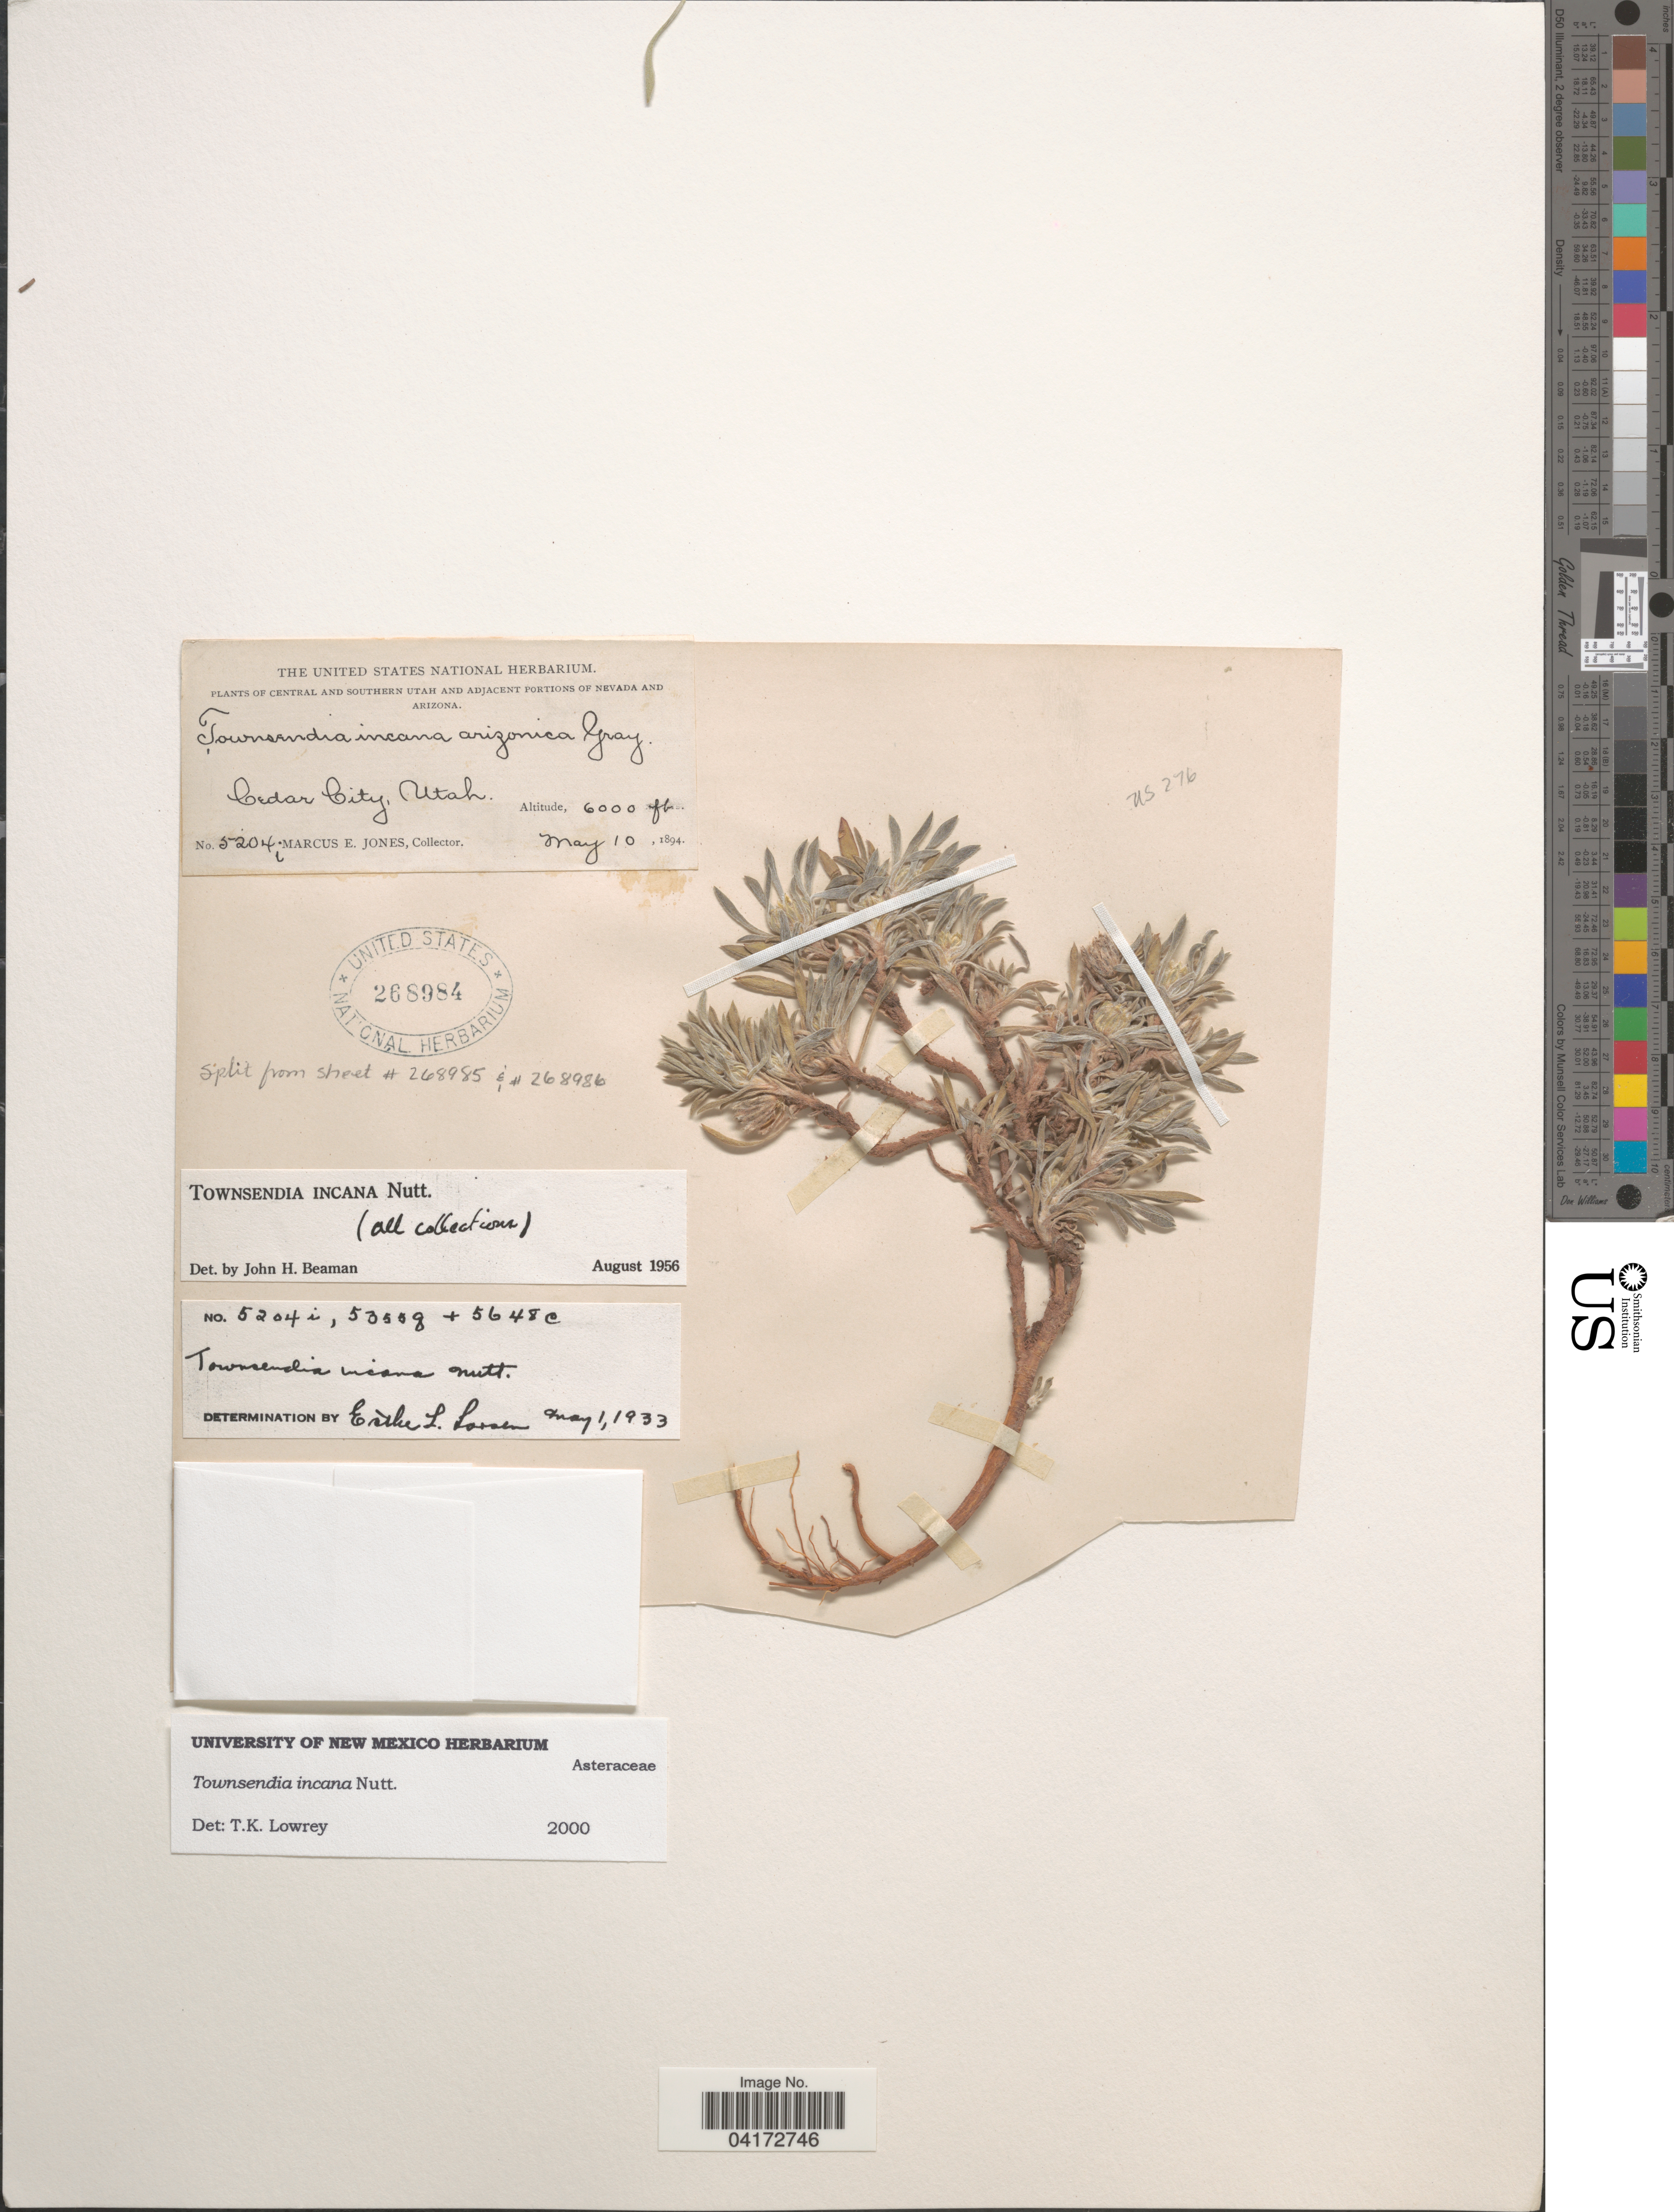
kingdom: Plantae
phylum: Tracheophyta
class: Magnoliopsida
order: Asterales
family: Asteraceae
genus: Townsendia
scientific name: Townsendia incana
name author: Nutt.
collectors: M. E. Jones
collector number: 5204i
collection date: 1894-05-10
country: United States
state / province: Utah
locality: Central and Southern Utah. Cedar City.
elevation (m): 1829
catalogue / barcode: US 268984